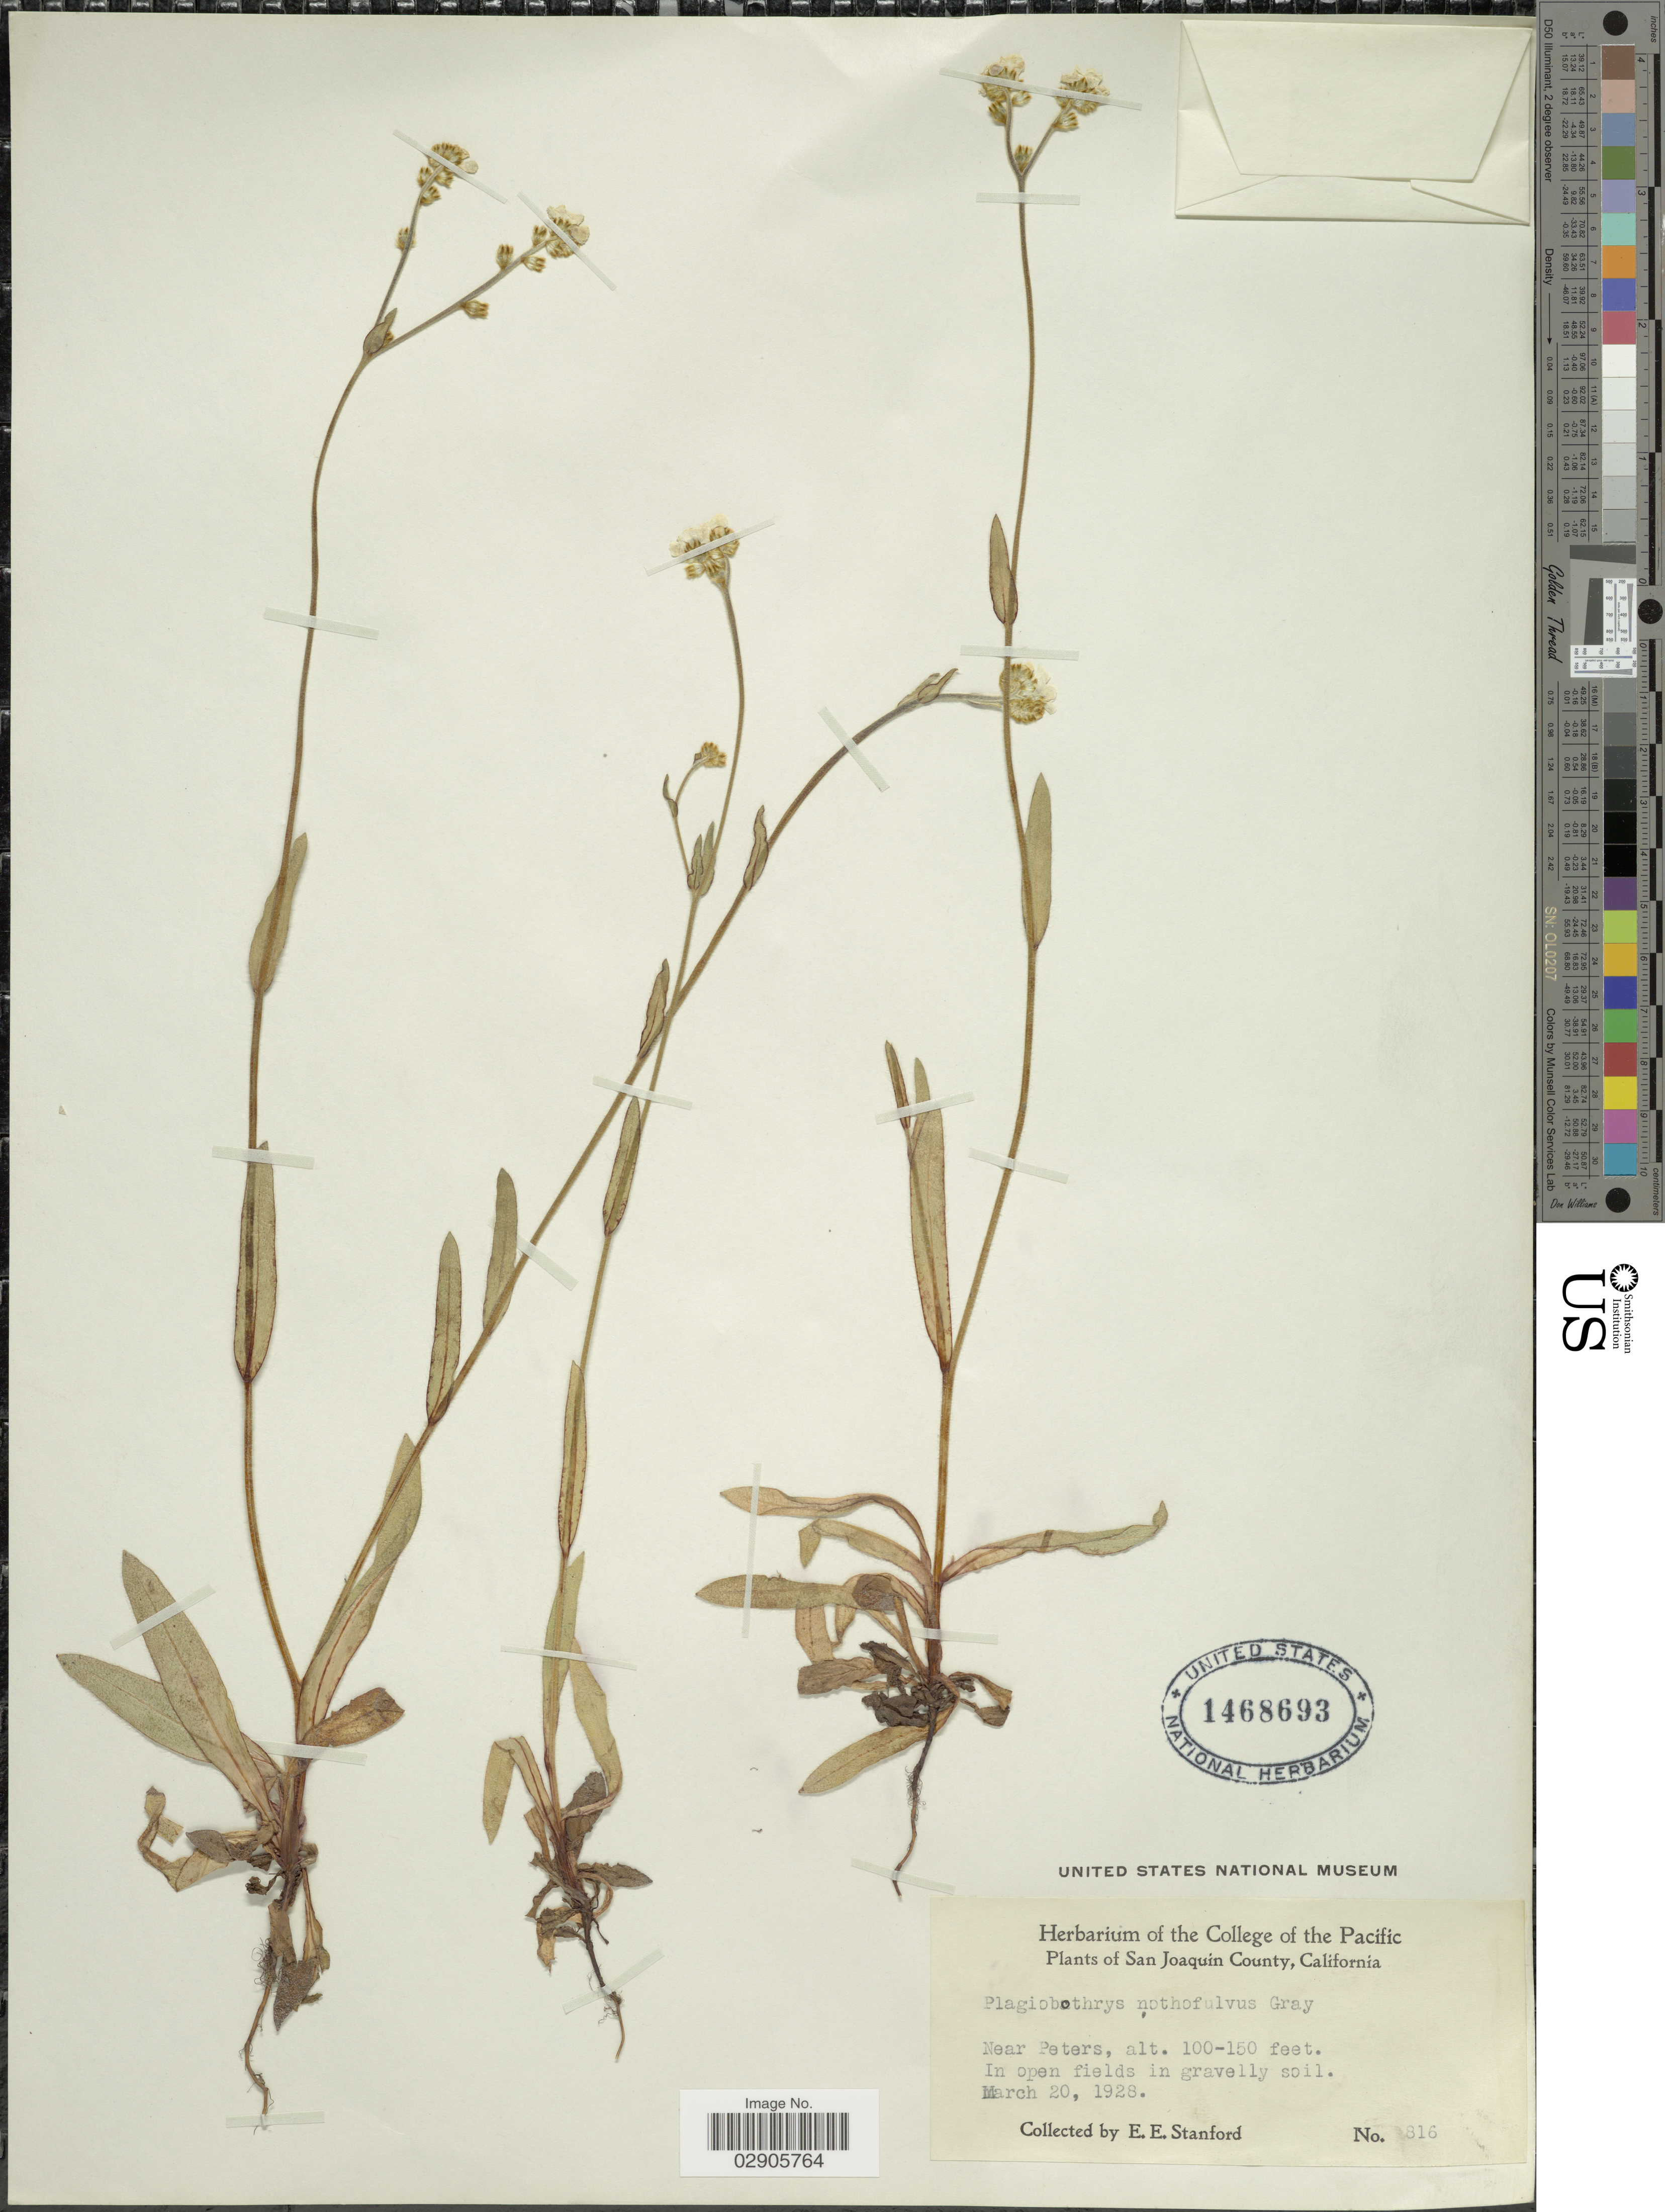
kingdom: Plantae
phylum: Tracheophyta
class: Magnoliopsida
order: Boraginales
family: Boraginaceae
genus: Plagiobothrys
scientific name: Plagiobothrys nothofulvus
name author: (A. Gray) A. Gray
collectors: E. Stanford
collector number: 816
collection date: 1928-03-20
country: United States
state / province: California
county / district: San Joaquin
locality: San Joaquin County. Near Peters.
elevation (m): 30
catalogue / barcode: US 1468693